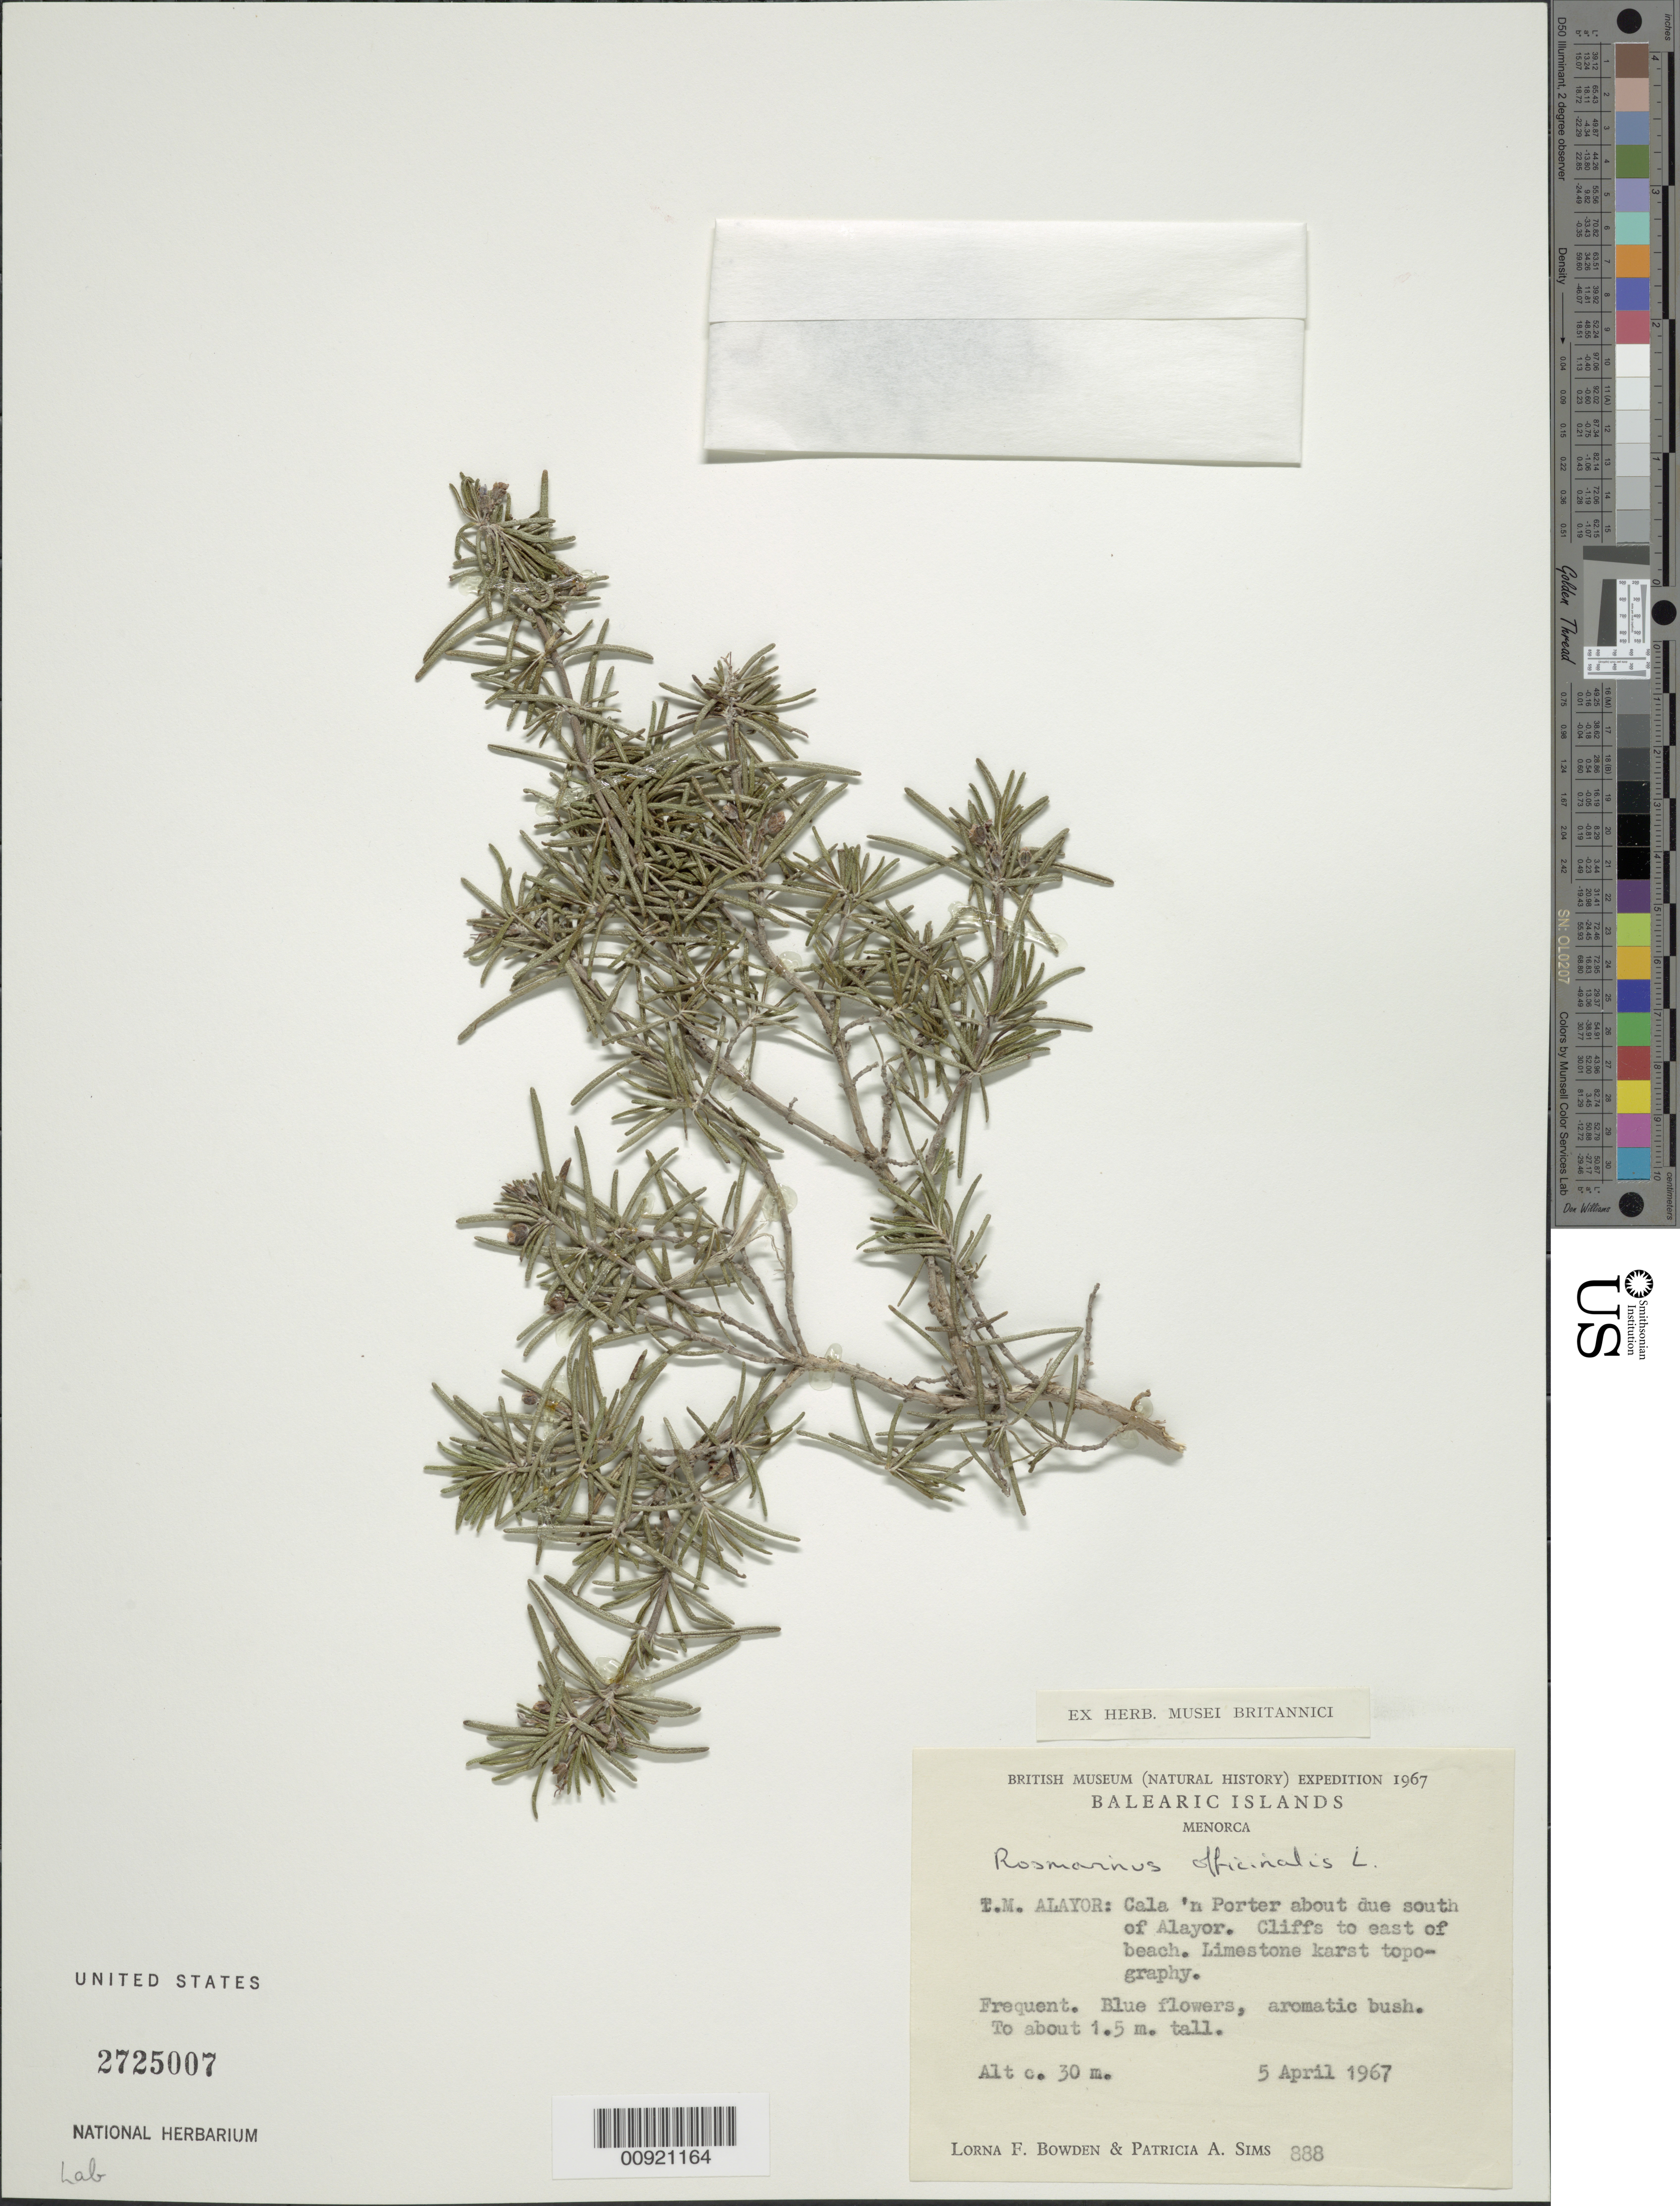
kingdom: Plantae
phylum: Tracheophyta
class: Magnoliopsida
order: Lamiales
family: Lamiaceae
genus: Rosmarinus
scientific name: Rosmarinus officinalis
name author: L.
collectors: L. F. Bowden & P. A. Sims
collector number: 888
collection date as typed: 05 Apr 1967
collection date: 1967-04-05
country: Spain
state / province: Islas Baleares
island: Menorca I.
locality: T.M. Alayor: Cala 'n Porter about due south of Alayor. Cliffs to east of beach. Limestone karst topography.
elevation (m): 30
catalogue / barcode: US 2725007